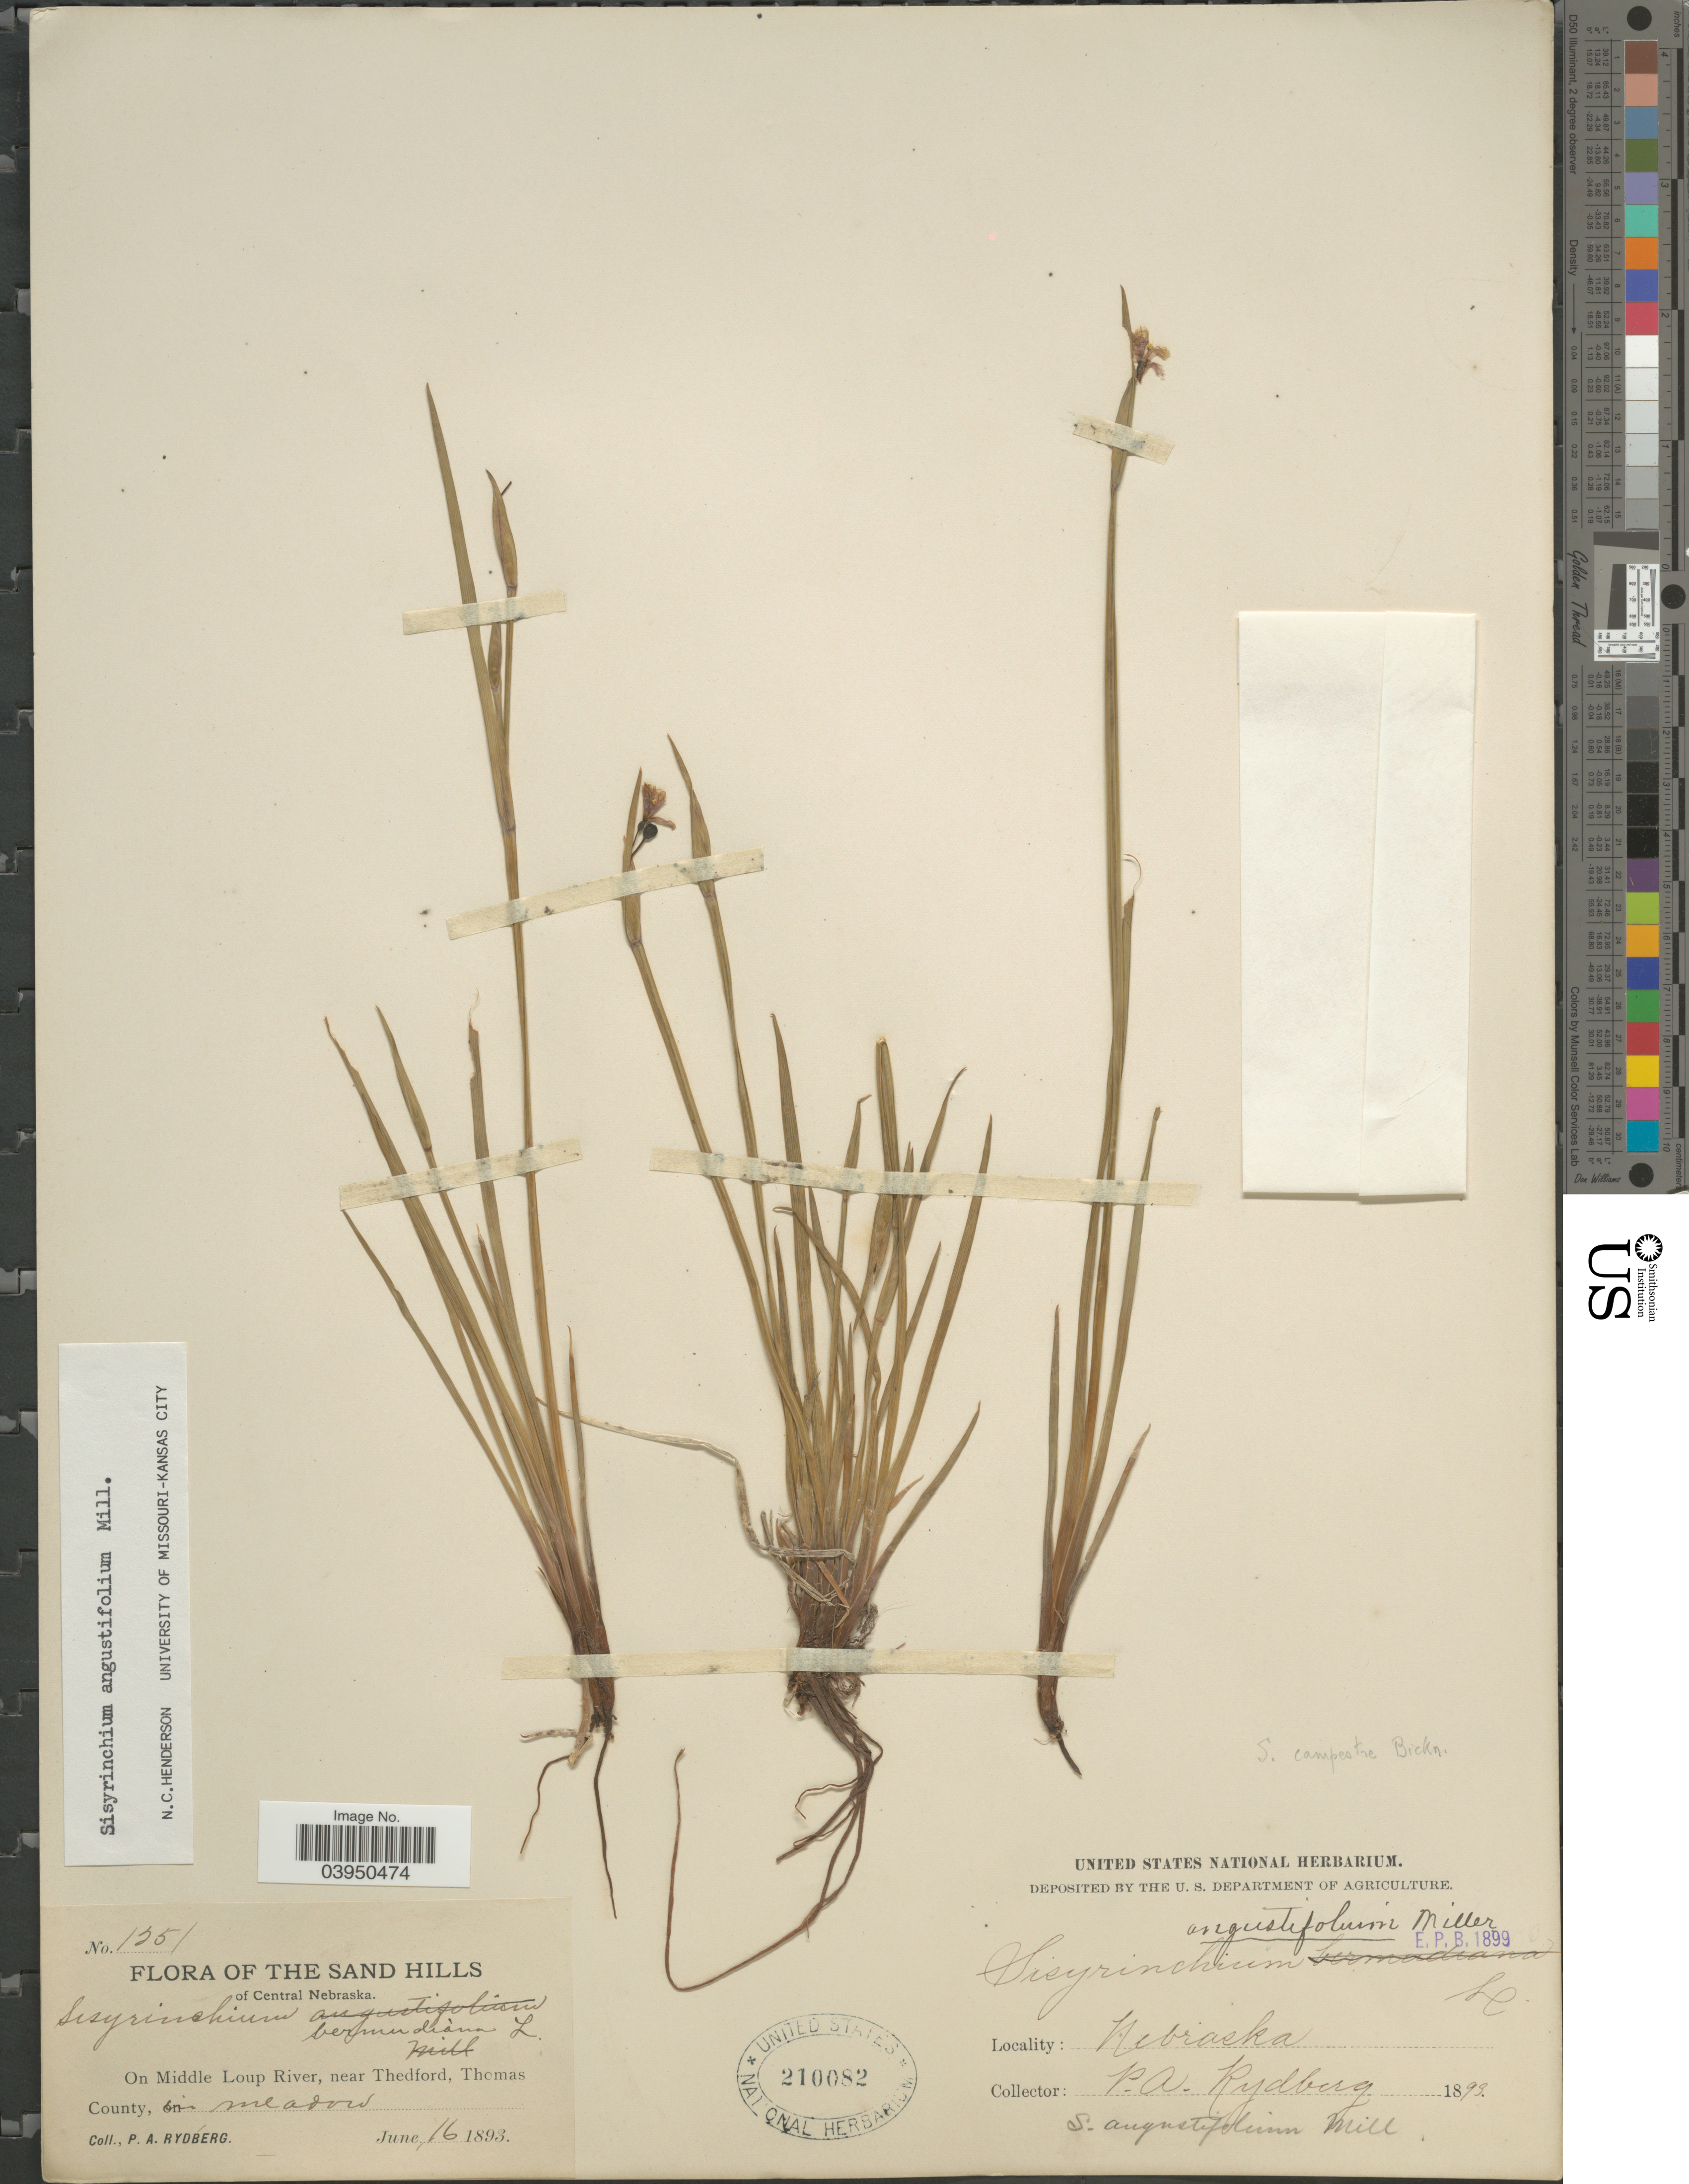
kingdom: Plantae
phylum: Tracheophyta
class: Liliopsida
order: Asparagales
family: Iridaceae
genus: Sisyrinchium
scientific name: Sisyrinchium angustifolium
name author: Mill.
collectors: P. A. Rydberg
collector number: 1351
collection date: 1893-06-16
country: United States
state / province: Nebraska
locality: The Sand Hills of Central Nebraska. On Middle Loup River, near Thedford, Thomas County.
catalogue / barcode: US 210082